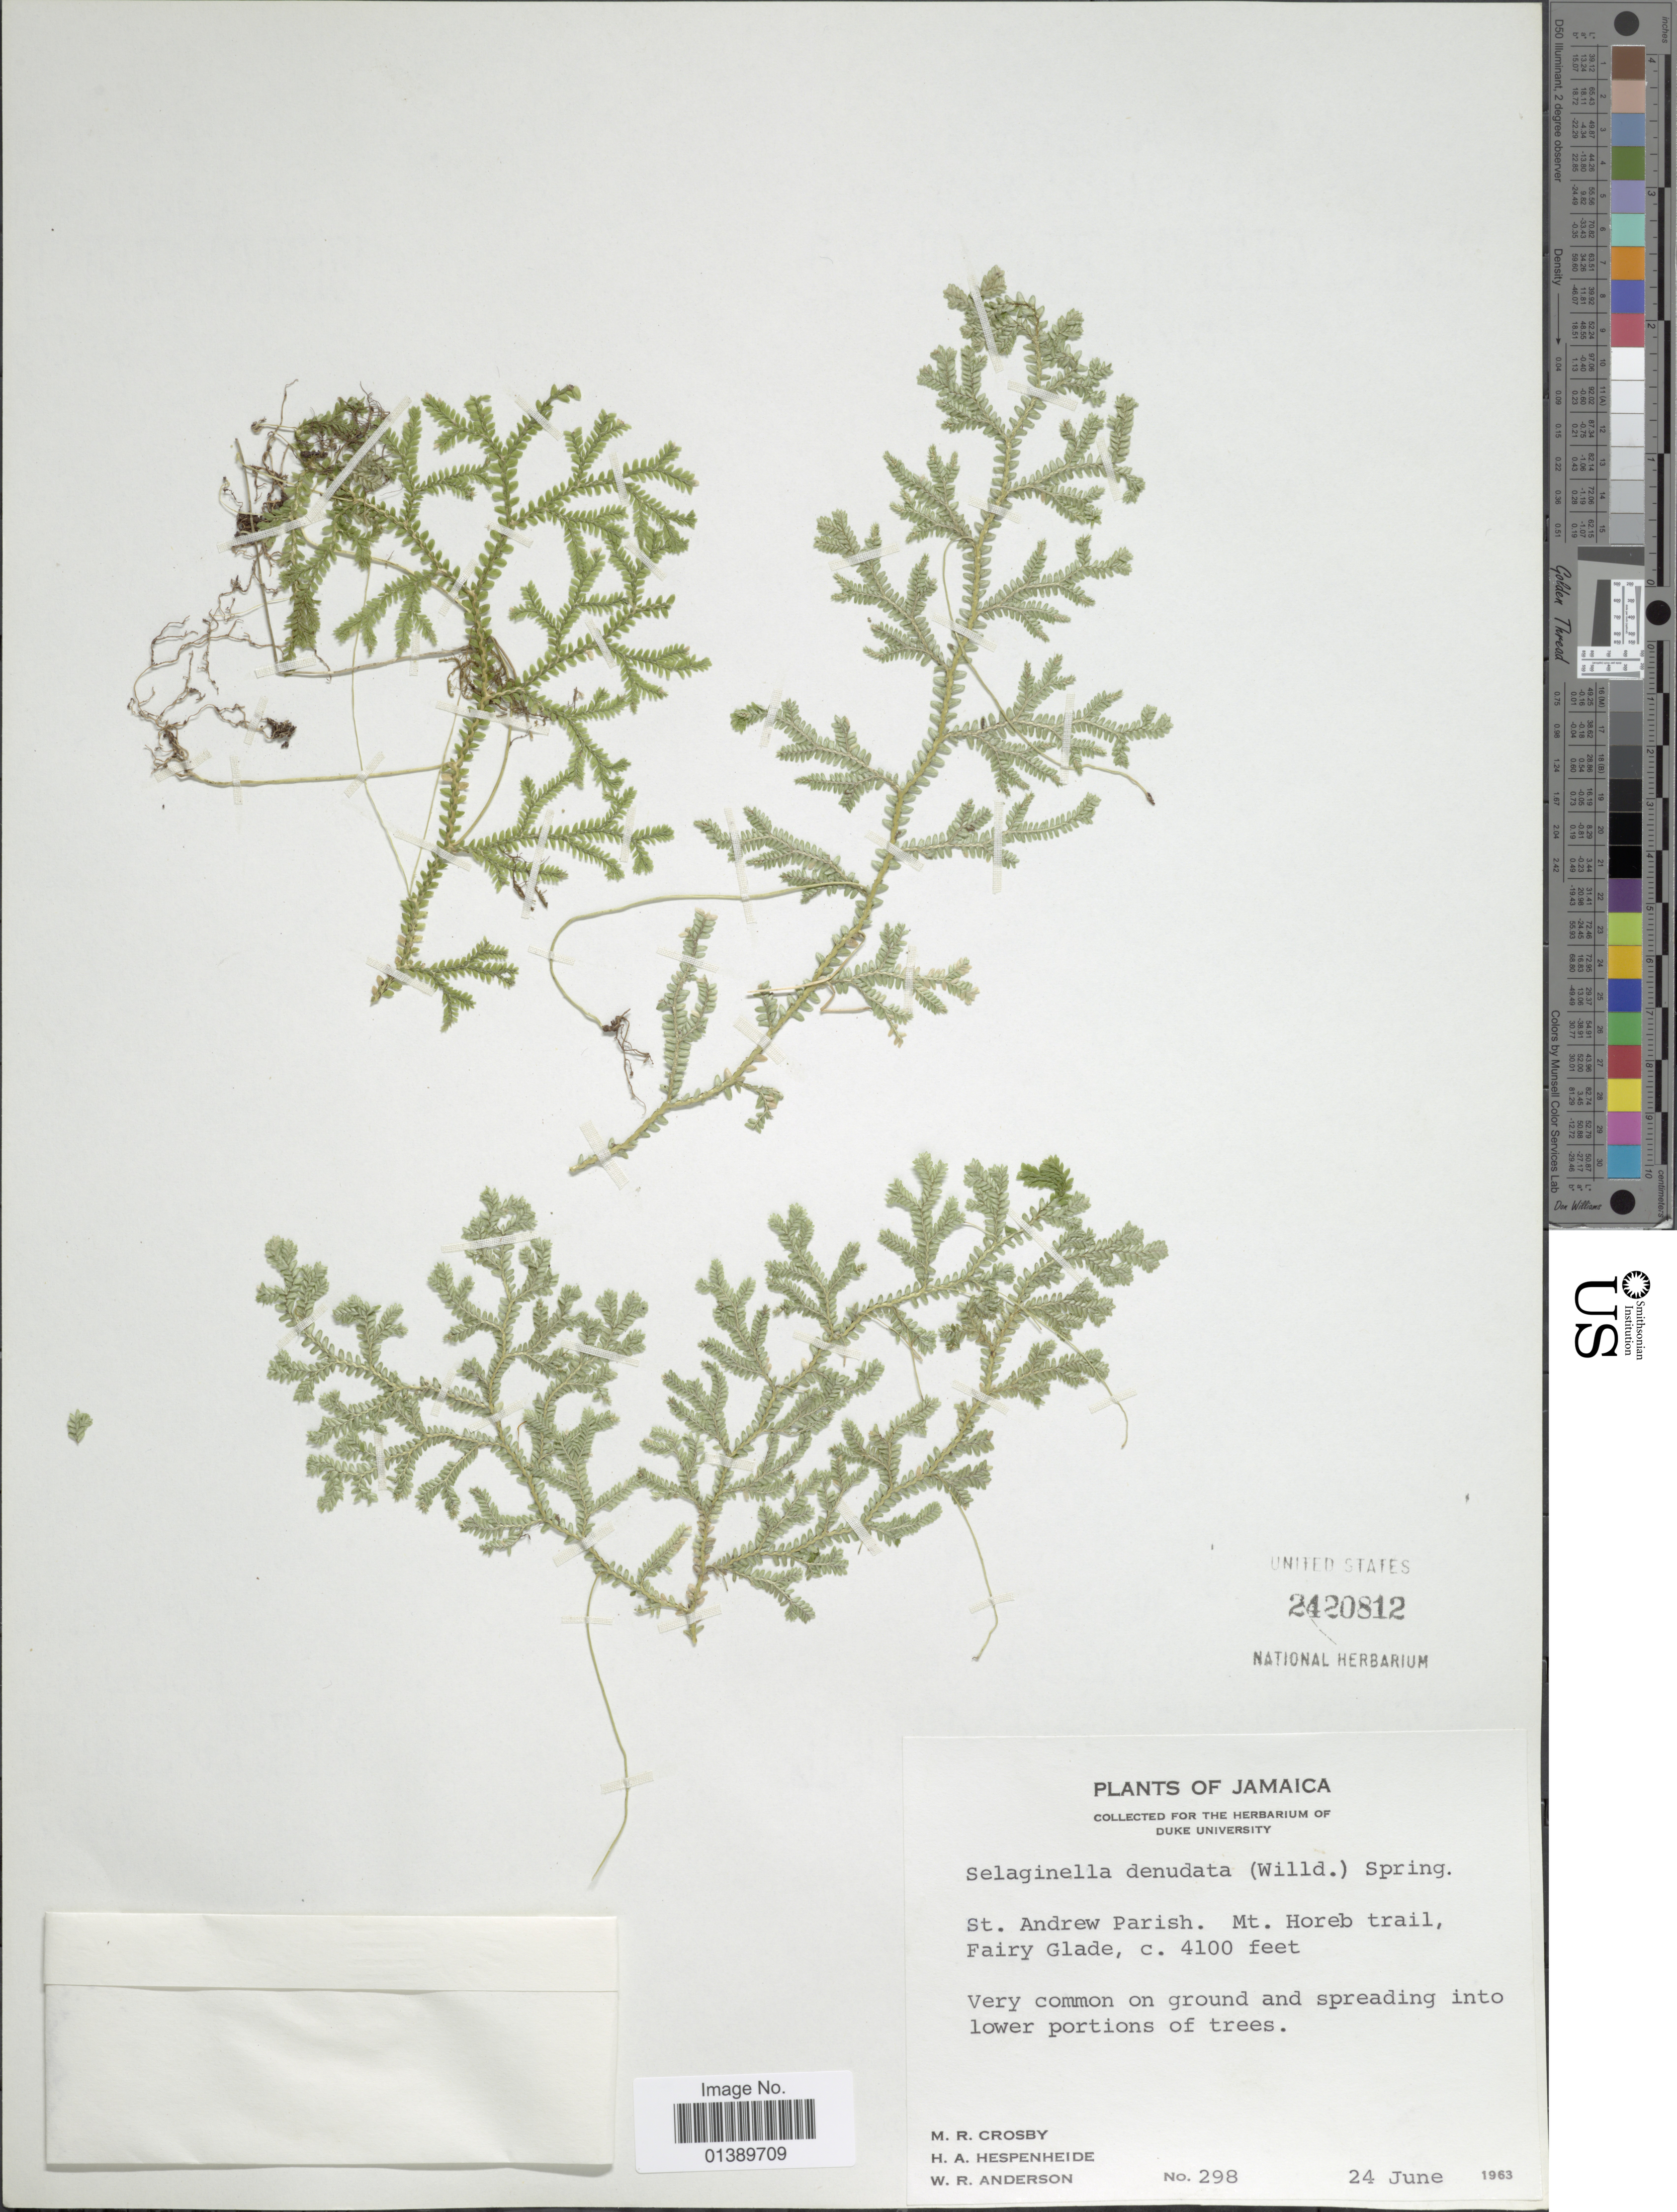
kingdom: Plantae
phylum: Tracheophyta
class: Lycopodiopsida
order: Selaginellales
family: Selaginellaceae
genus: Selaginella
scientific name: Selaginella denudata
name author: (Willd.) Spring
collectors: M. R. Crosby, H. A. Hespenheide & W. Anderson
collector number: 298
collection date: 1963-06-24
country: Jamaica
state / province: Saint Andrew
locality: St Andrew Parish. Mt Horeb trail, Fairy Glade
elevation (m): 1250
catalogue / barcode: US 2420812